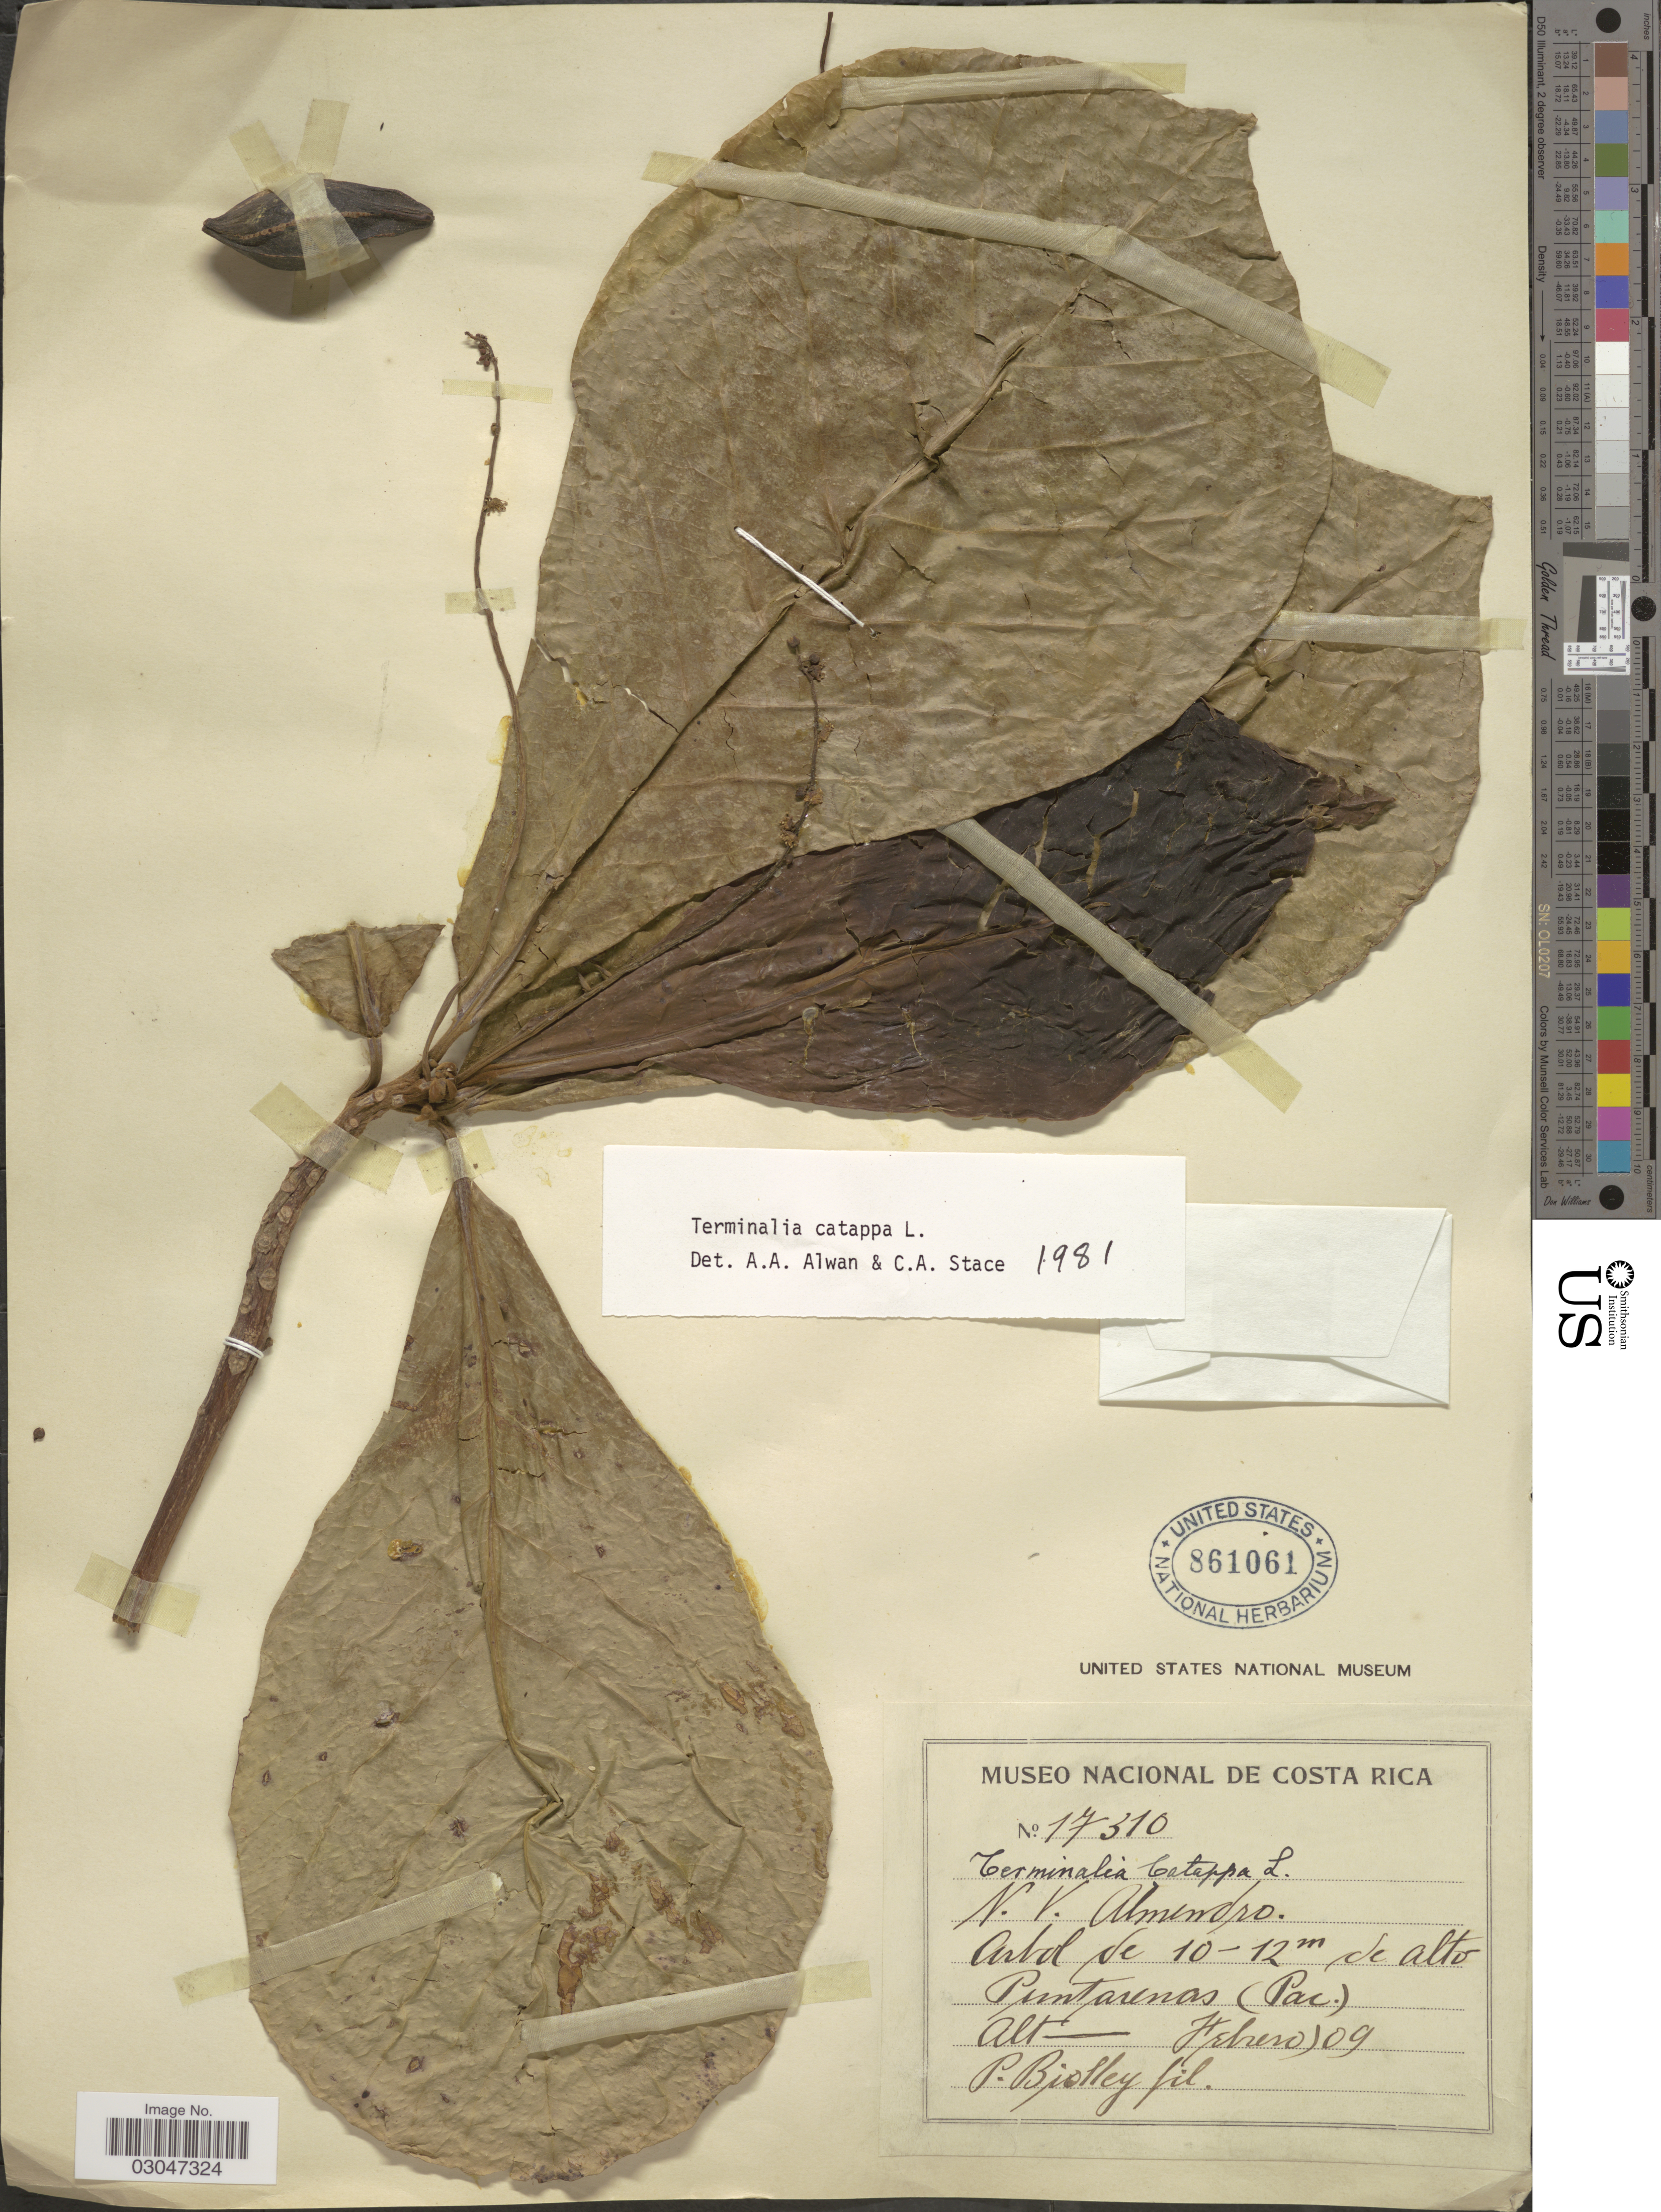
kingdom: Plantae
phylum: Tracheophyta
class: Magnoliopsida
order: Myrtales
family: Combretaceae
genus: Terminalia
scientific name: Terminalia catappa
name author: L.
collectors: P. Biolley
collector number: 17310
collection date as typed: Transcribed d/m/y: /2/9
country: Costa Rica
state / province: Puntarenas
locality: Puntarenas (Pac.)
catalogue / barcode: US 861061